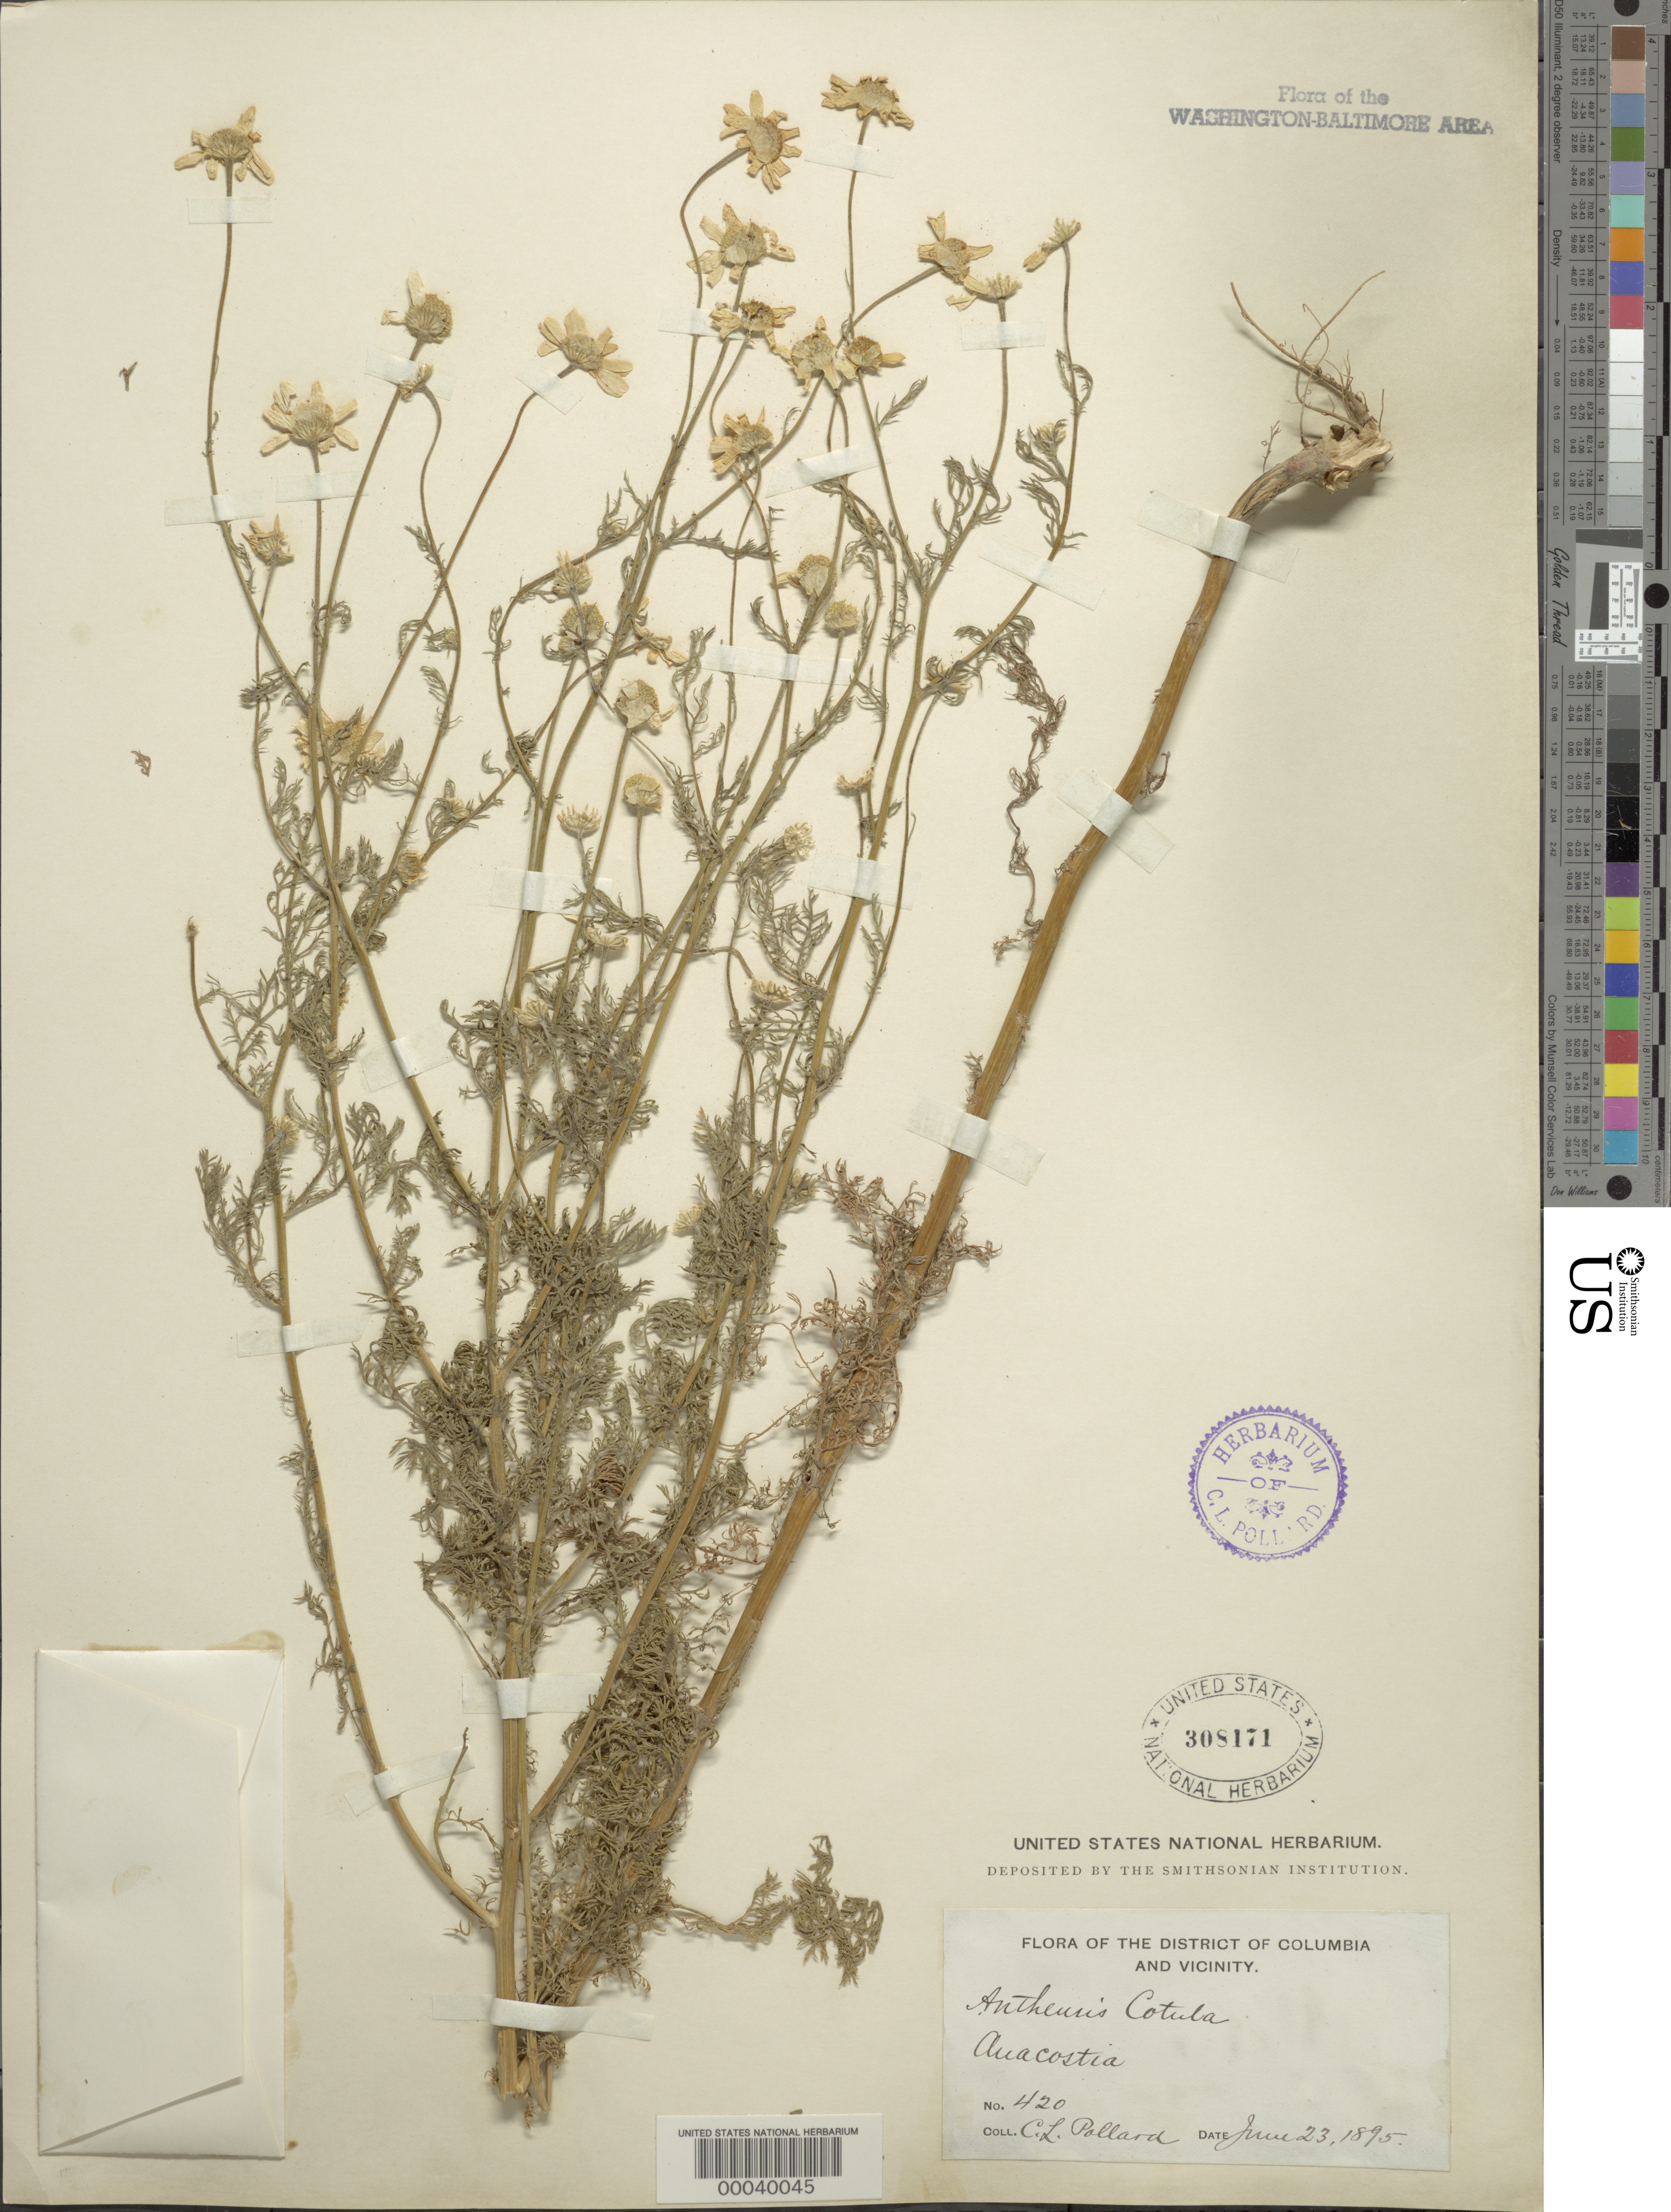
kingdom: Plantae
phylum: Tracheophyta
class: Magnoliopsida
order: Asterales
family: Asteraceae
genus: Anthemis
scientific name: Anthemis cotula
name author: L.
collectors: C. L. Pollard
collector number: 420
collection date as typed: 23 Jun 1895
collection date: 1895-06-23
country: United States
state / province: District of Columbia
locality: Anacostia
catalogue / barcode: US 308171